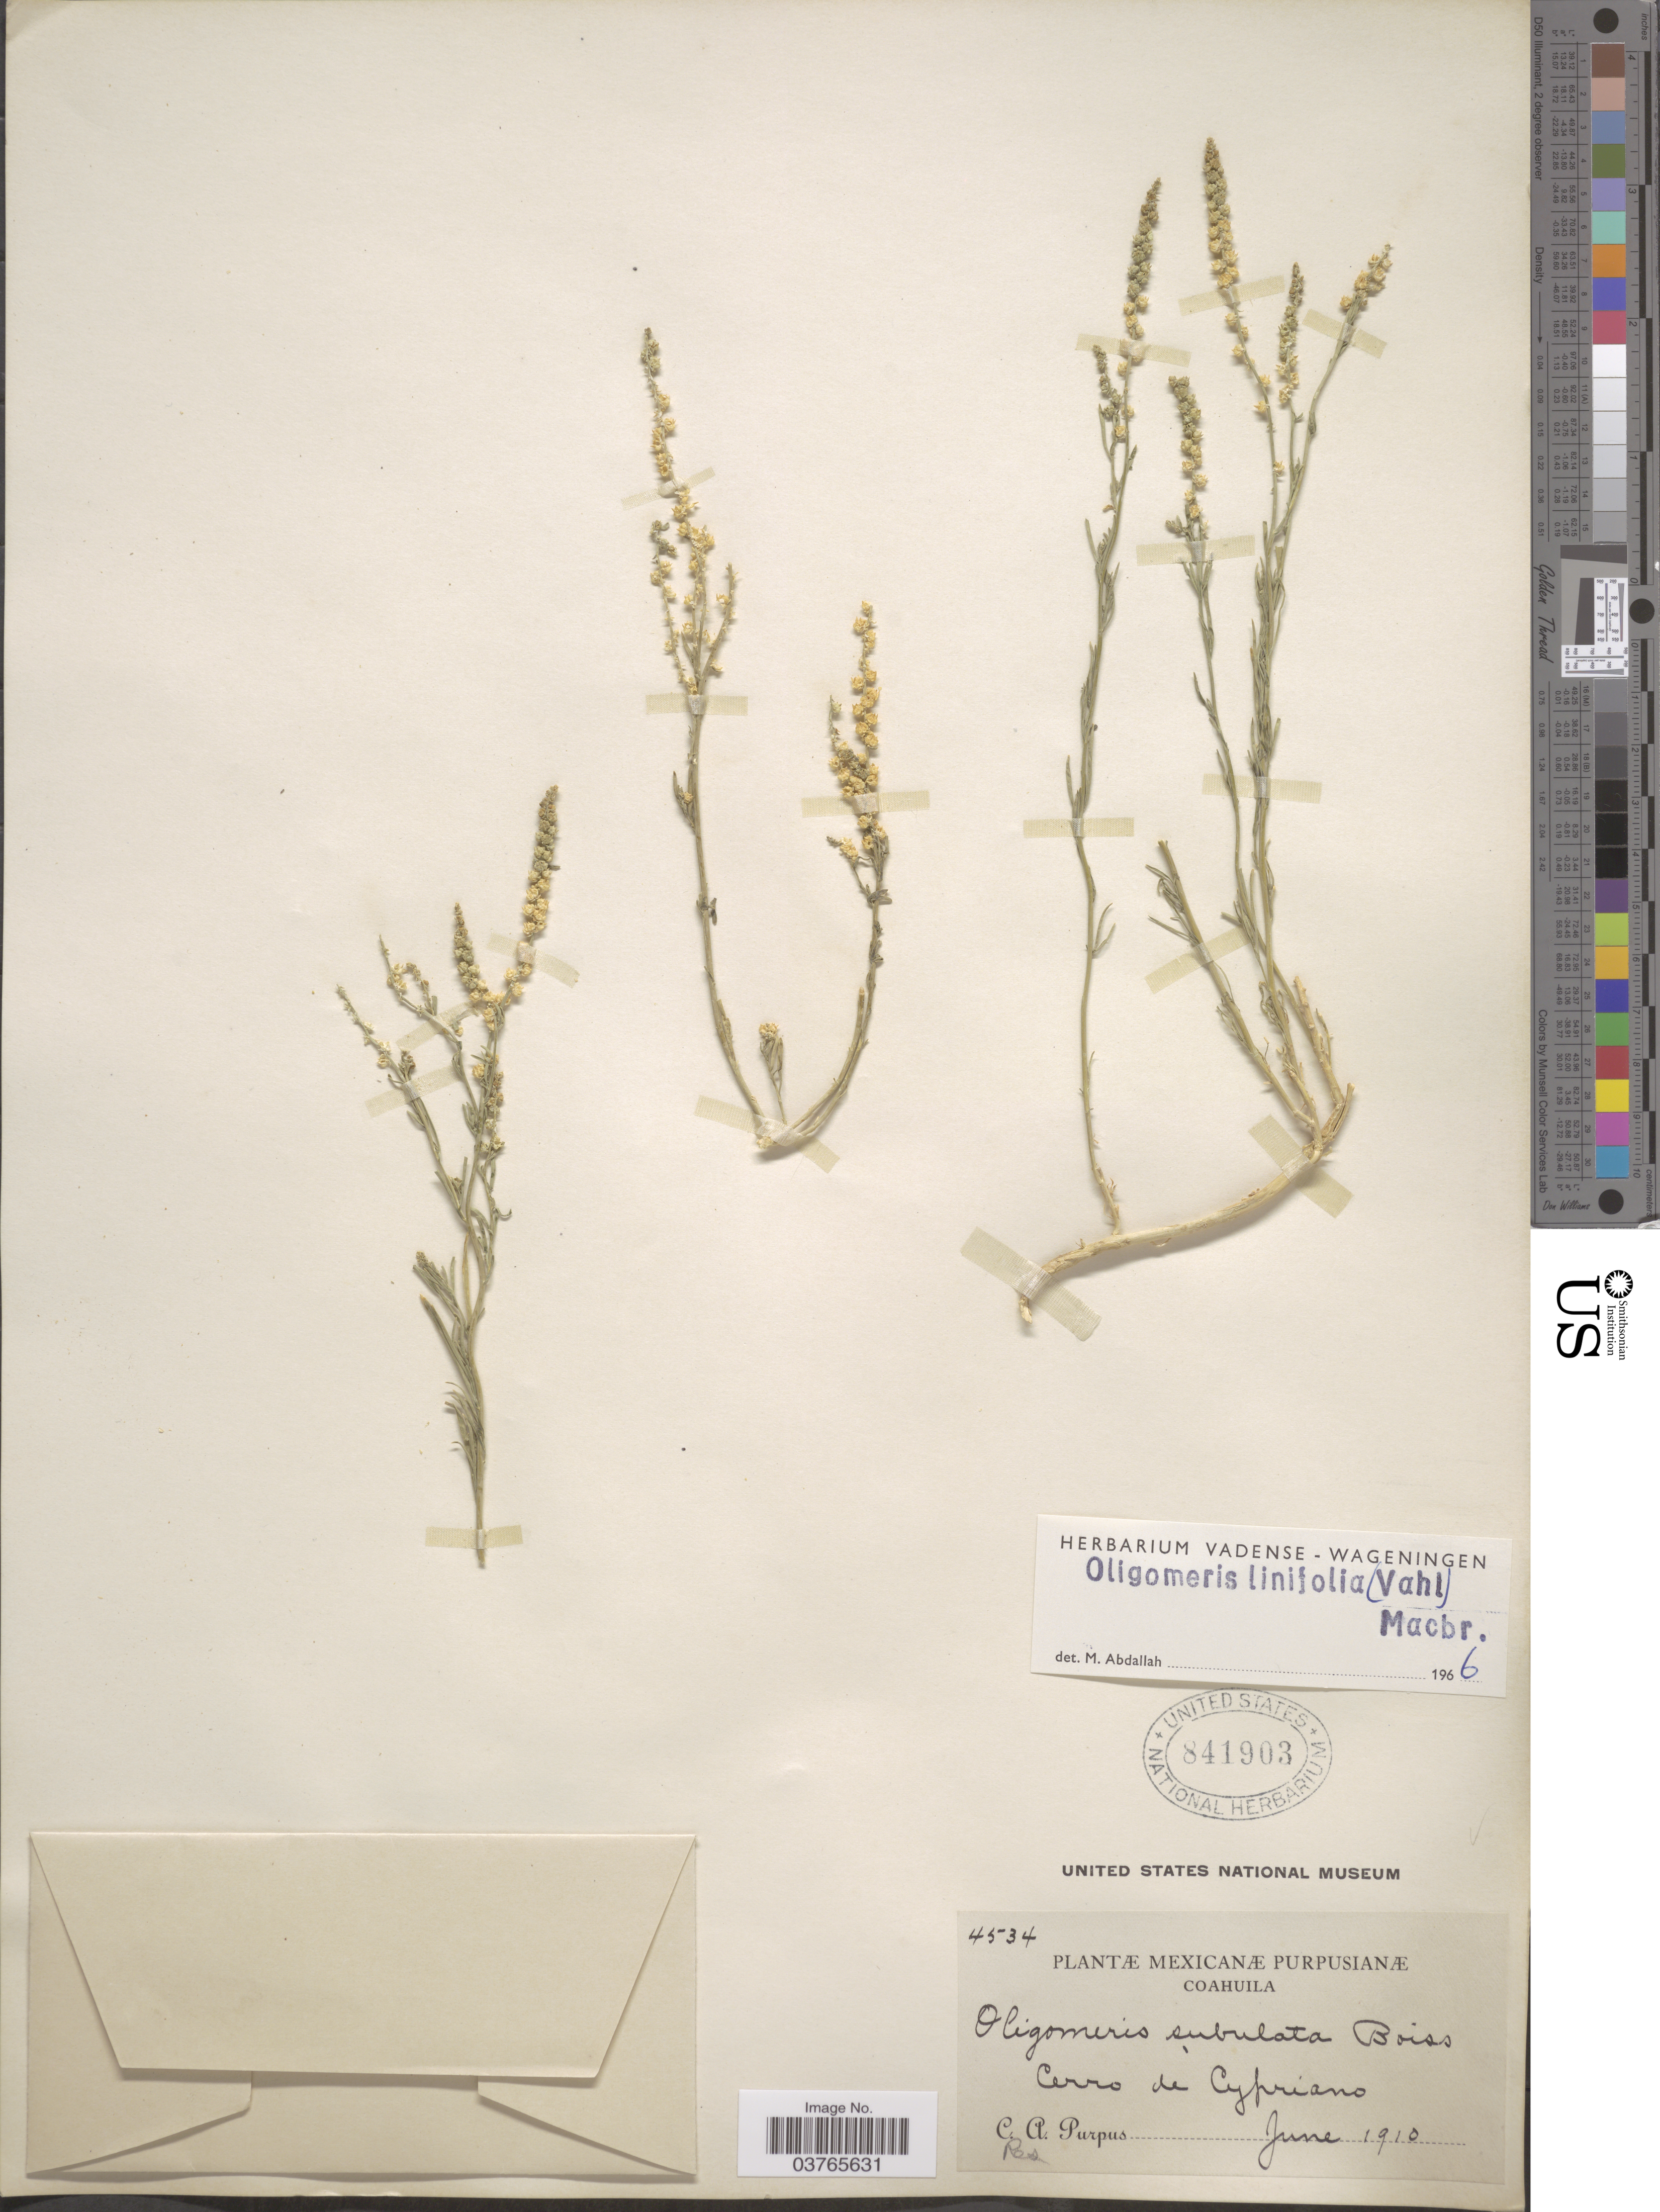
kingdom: Plantae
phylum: Tracheophyta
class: Magnoliopsida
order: Brassicales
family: Resedaceae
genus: Oligomeris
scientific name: Oligomeris linifolia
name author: (Vahl) J.F. Macbr.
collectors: C. A. Purpus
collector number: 4534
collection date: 1910-06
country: Mexico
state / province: Coahuila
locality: Cerro de Cypriano.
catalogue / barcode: US 841903